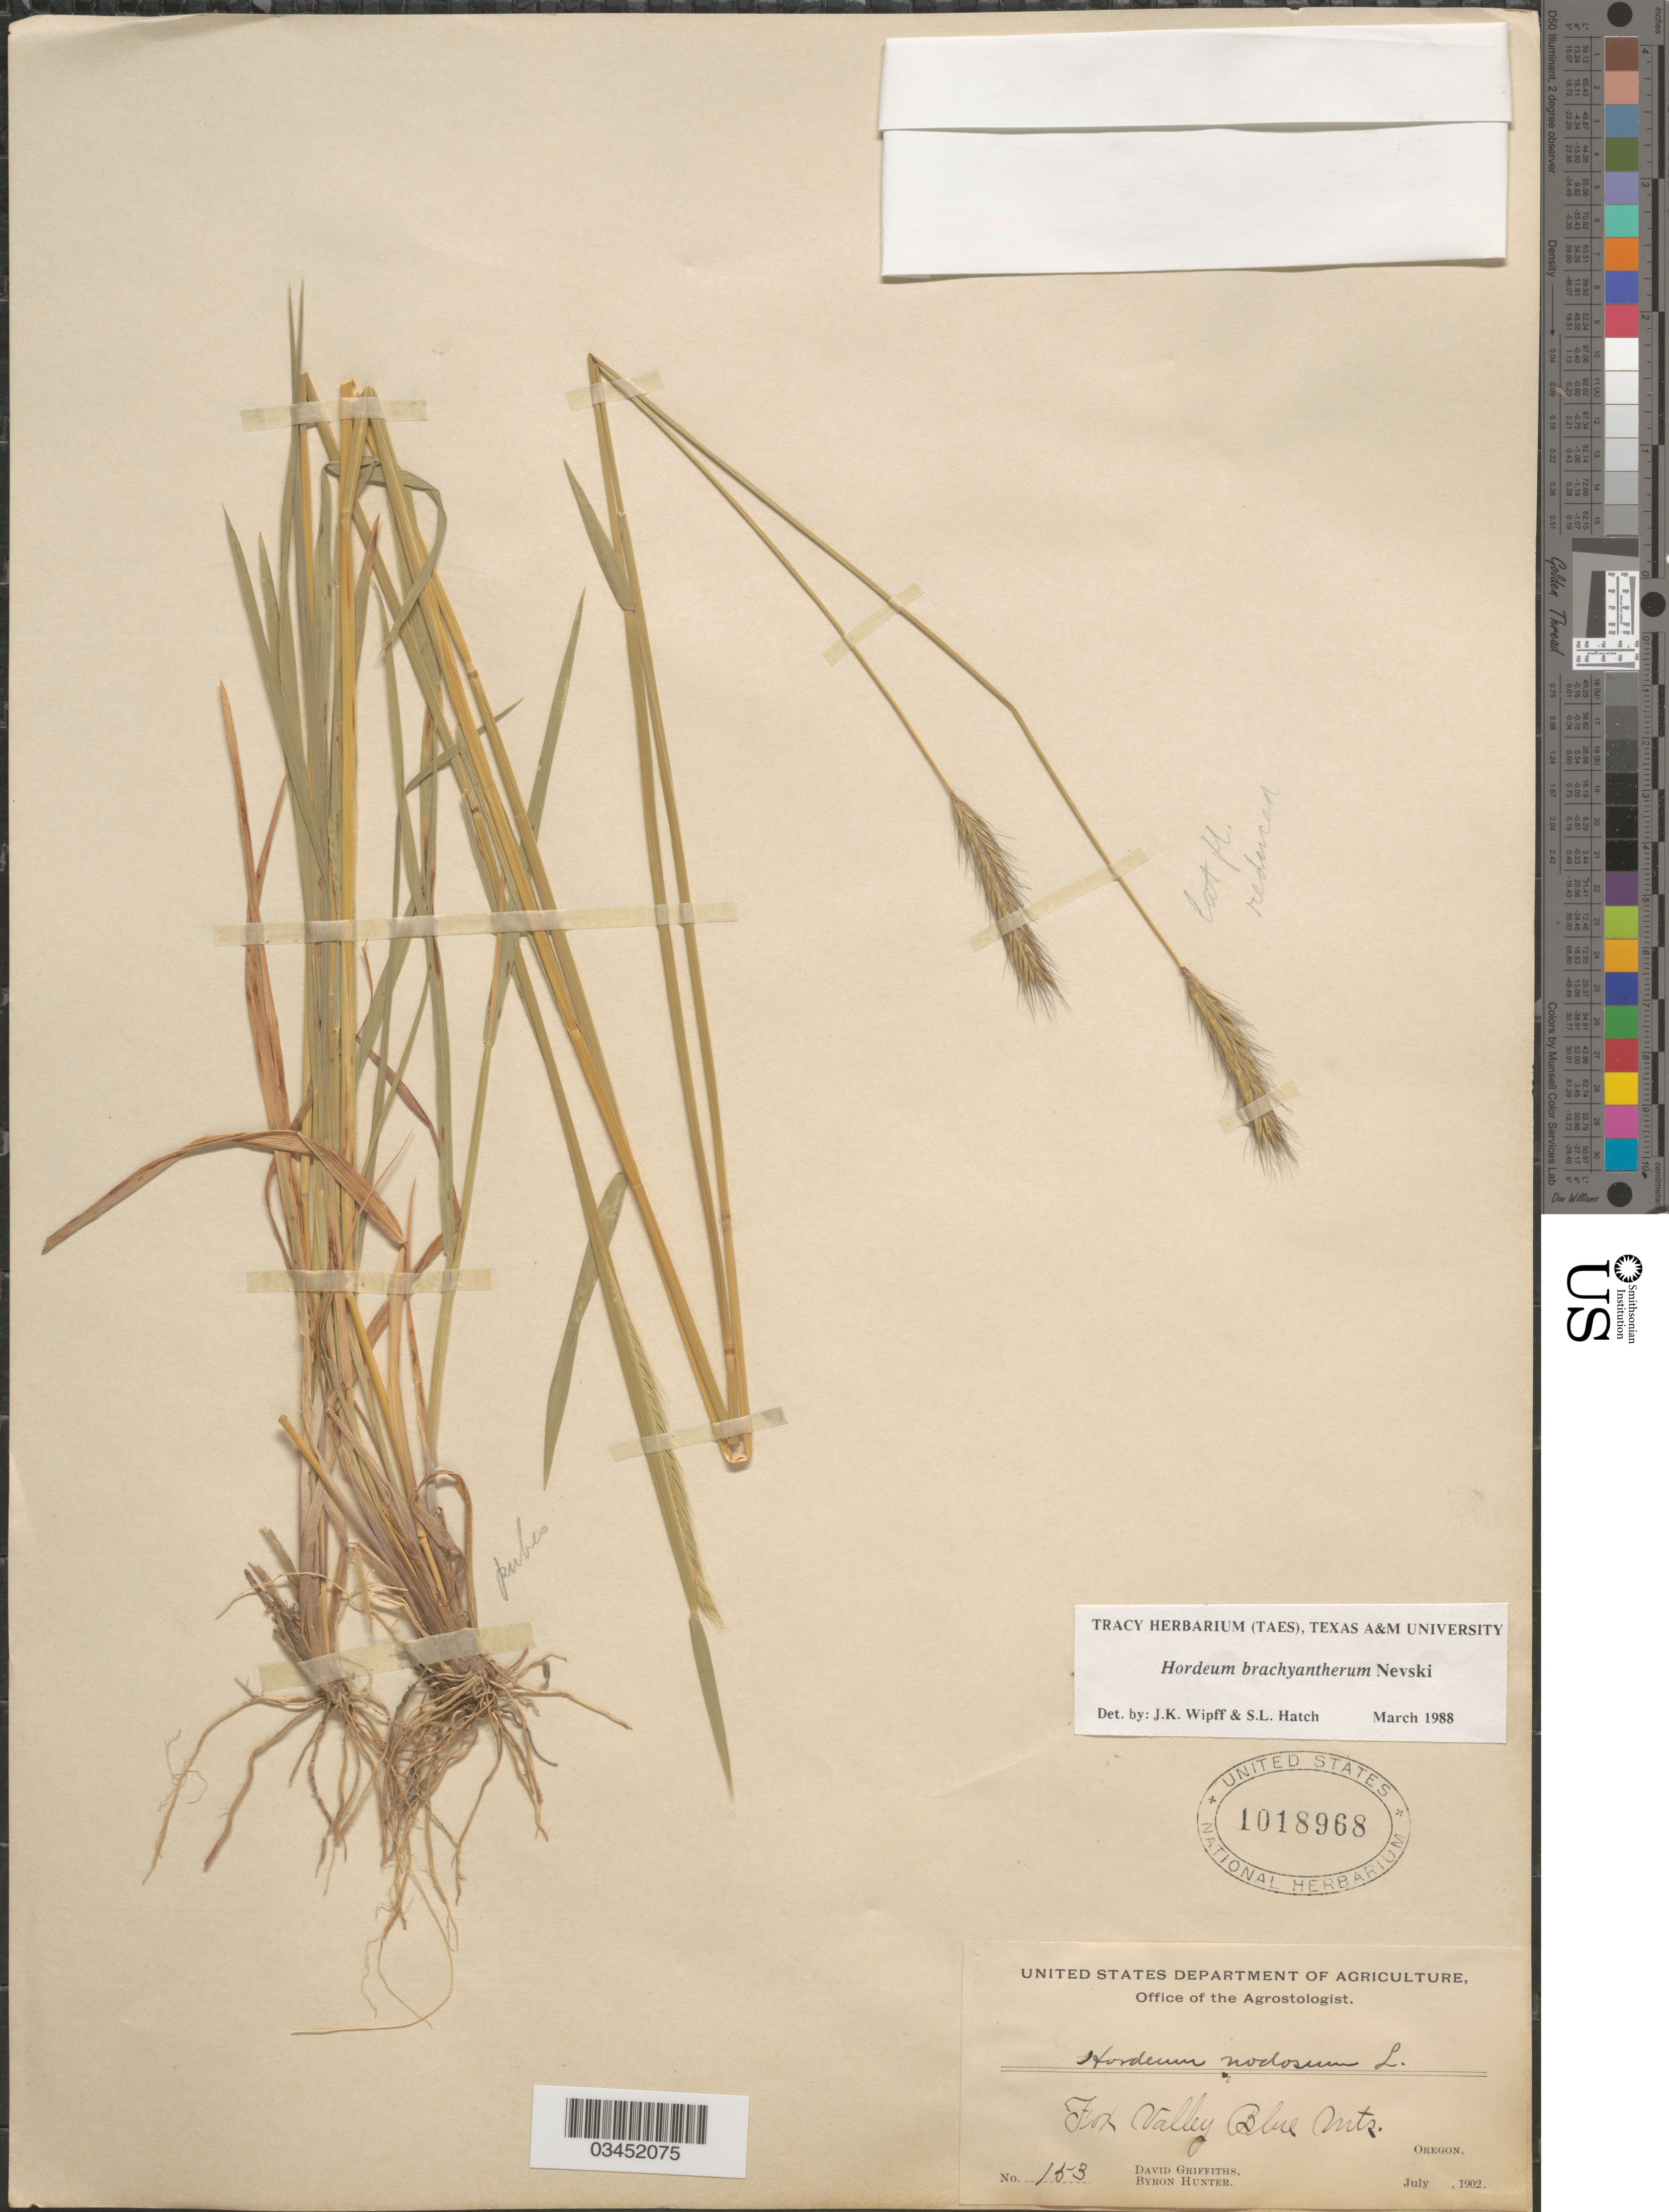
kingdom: Plantae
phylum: Tracheophyta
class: Liliopsida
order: Poales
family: Poaceae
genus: Hordeum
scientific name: Hordeum brachyantherum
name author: Nevski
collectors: D. Griffiths & B. Hunter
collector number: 153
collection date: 1902-07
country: United States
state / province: Oregon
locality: Fox Valley Blue Mts.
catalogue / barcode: US 1018968